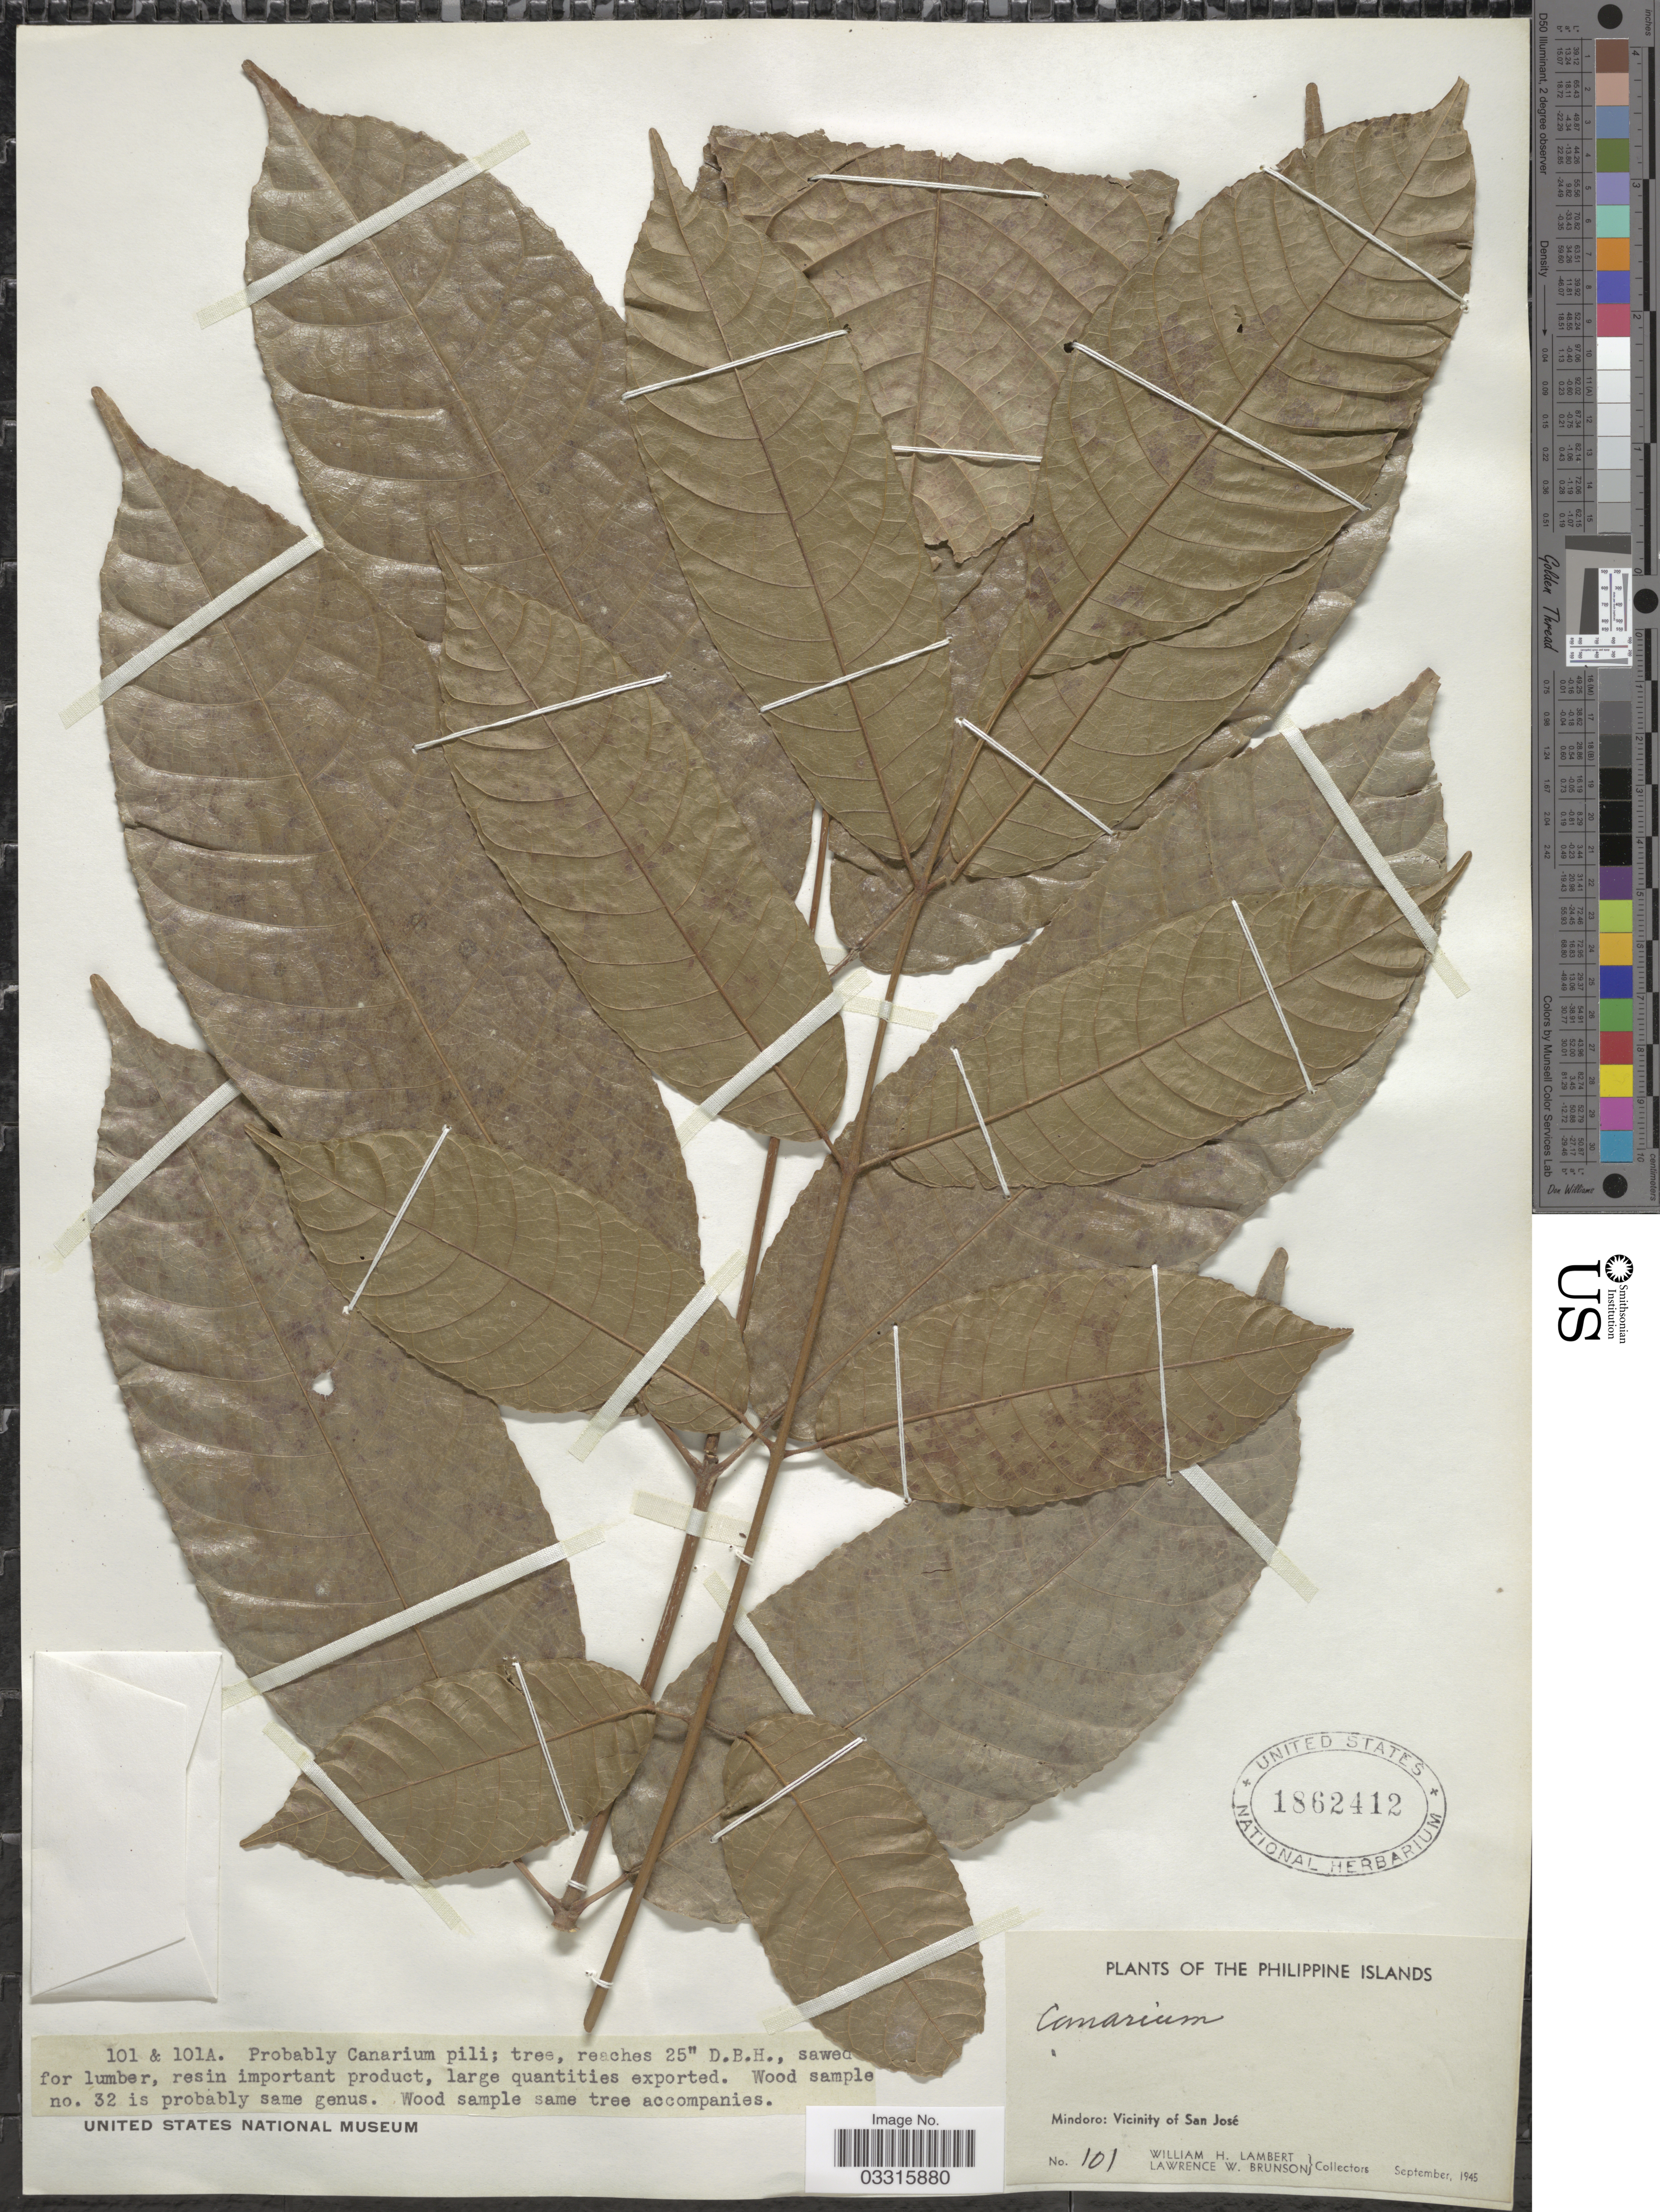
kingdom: Plantae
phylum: Tracheophyta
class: Magnoliopsida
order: Sapindales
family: Burseraceae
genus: Canarium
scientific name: Canarium asperum subsp. asperum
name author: Benth.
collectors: W. Lambert & L. Brunson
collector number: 101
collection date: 1945-09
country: Philippines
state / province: Mimaropa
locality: Mindoro: Vicinity of San José.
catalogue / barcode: US 1862412